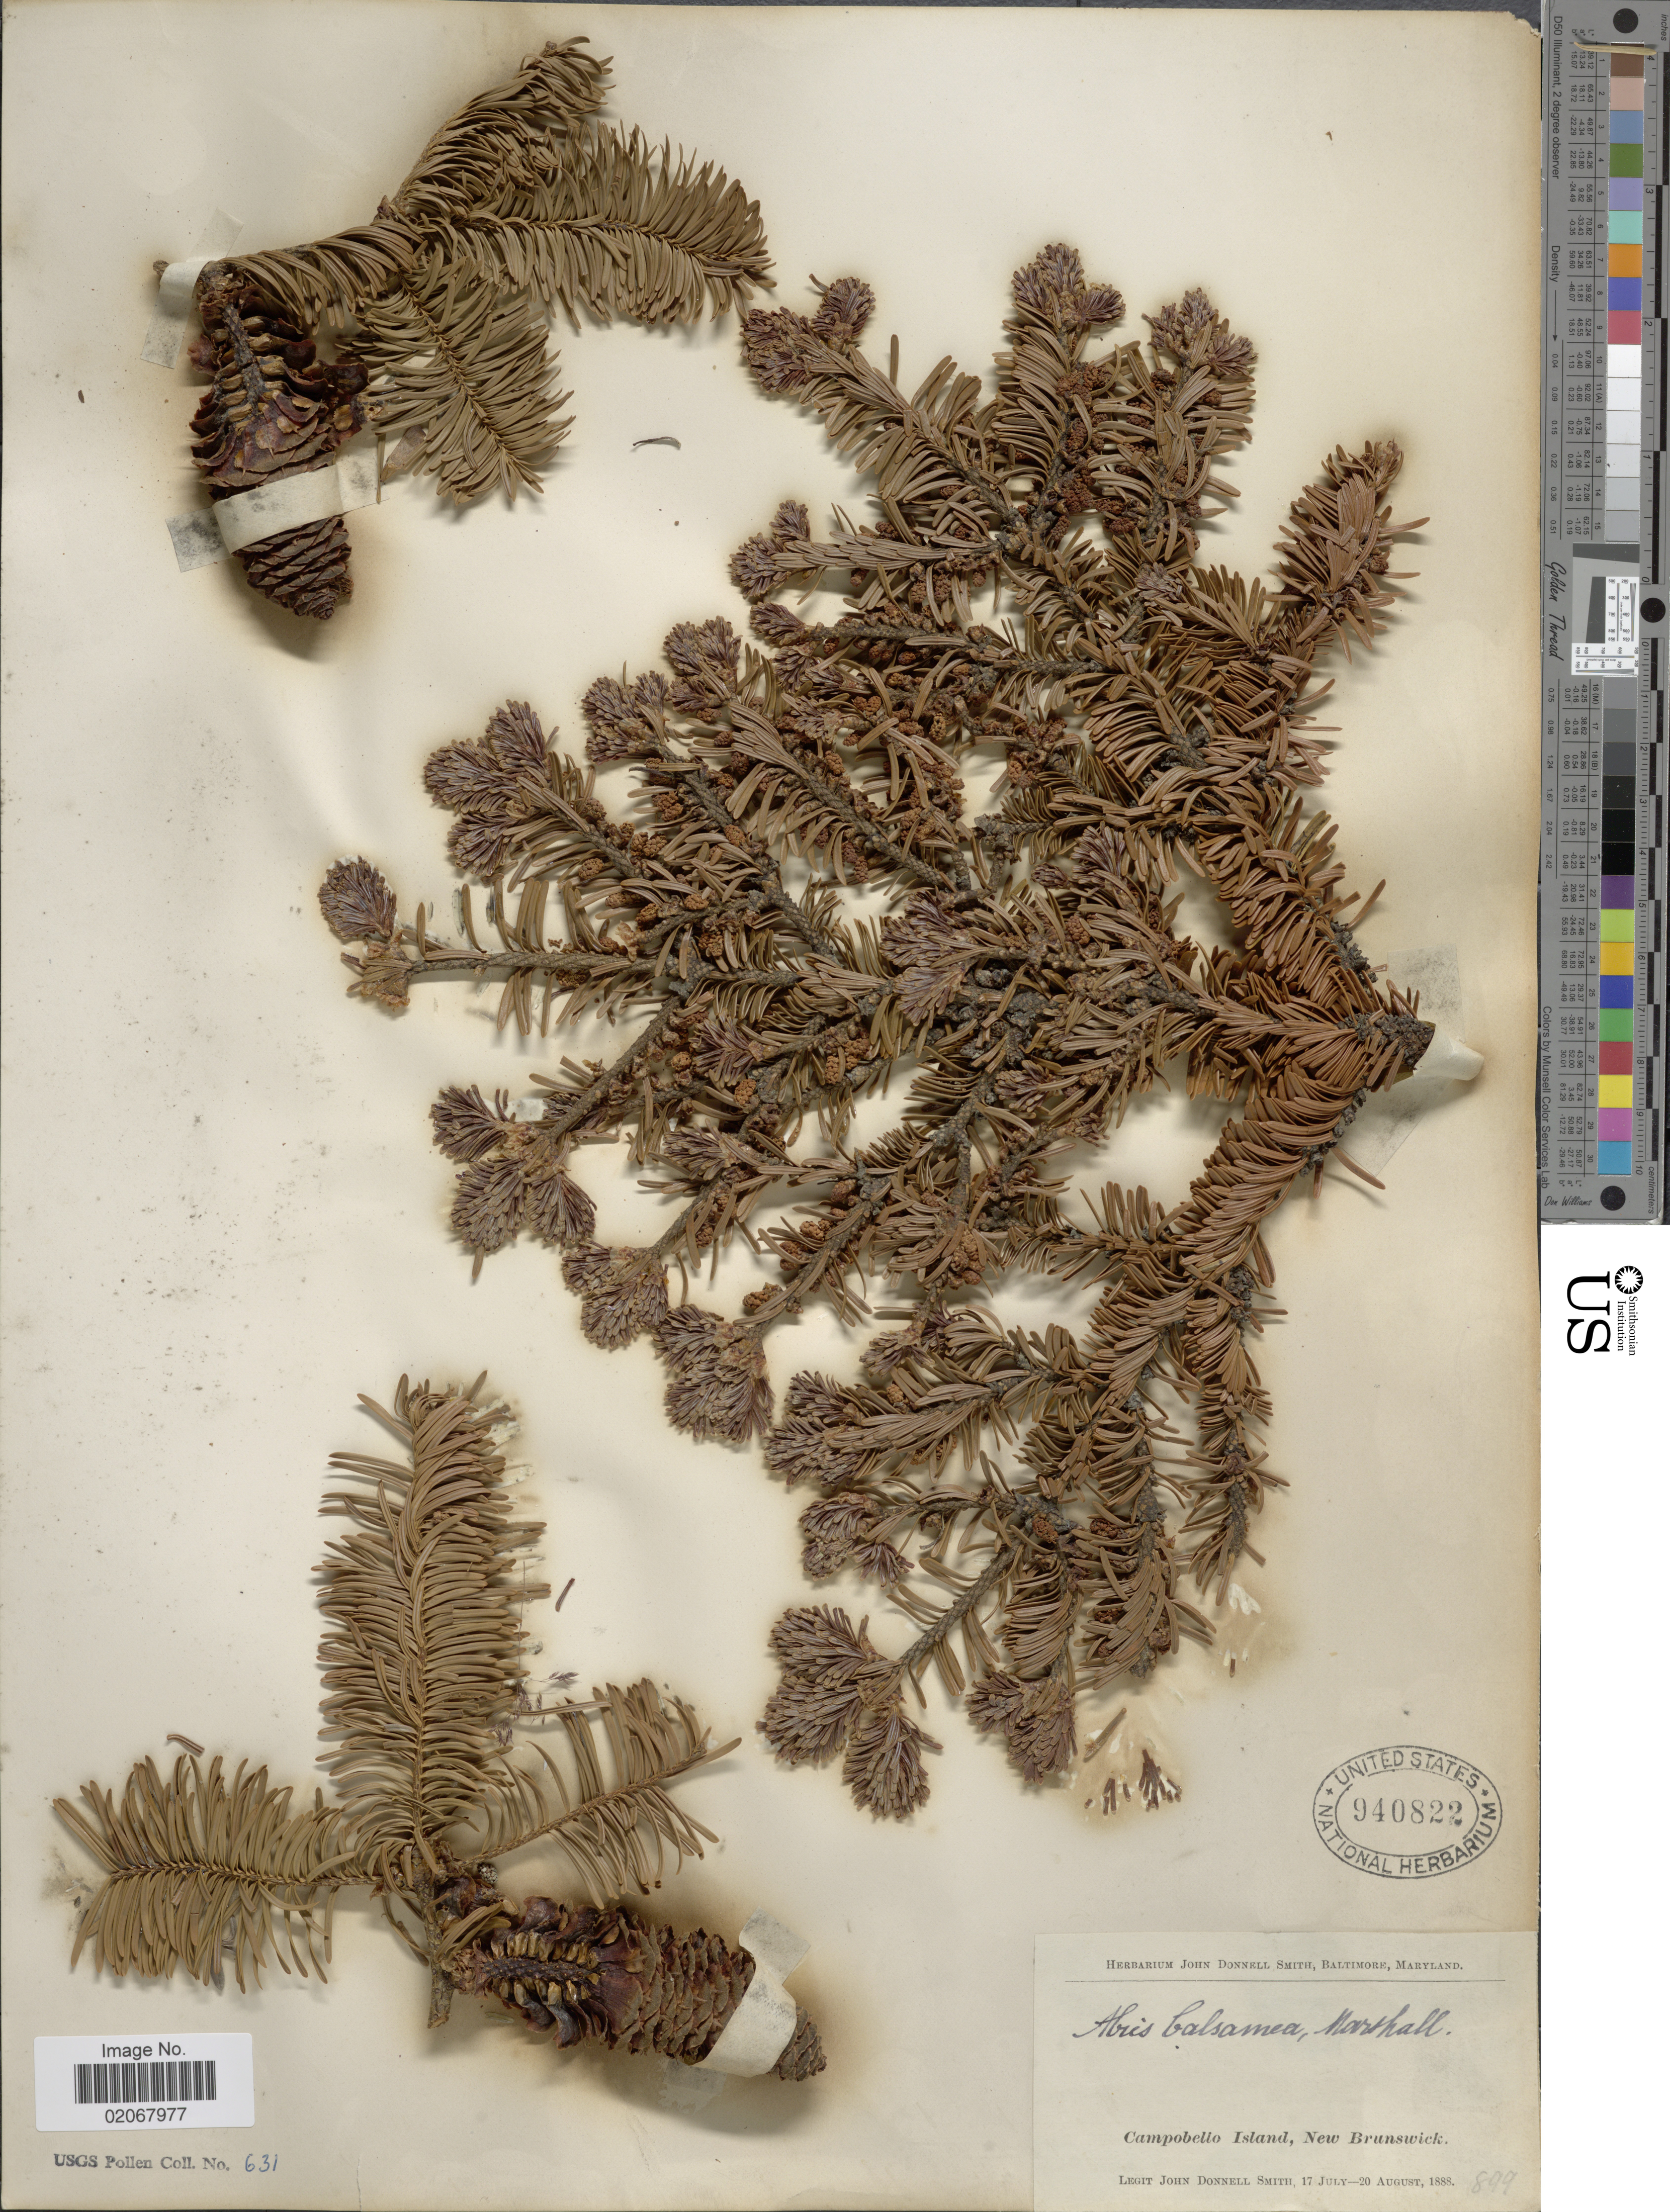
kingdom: Plantae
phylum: Tracheophyta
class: Pinopsida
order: Pinales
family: Pinaceae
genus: Abies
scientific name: Abies balsamea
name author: (L.) Mill.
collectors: J. Donnell Smith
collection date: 1888-07-17/1888-08-20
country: Canada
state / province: New Brunswick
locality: Campobello Island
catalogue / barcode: US 940822